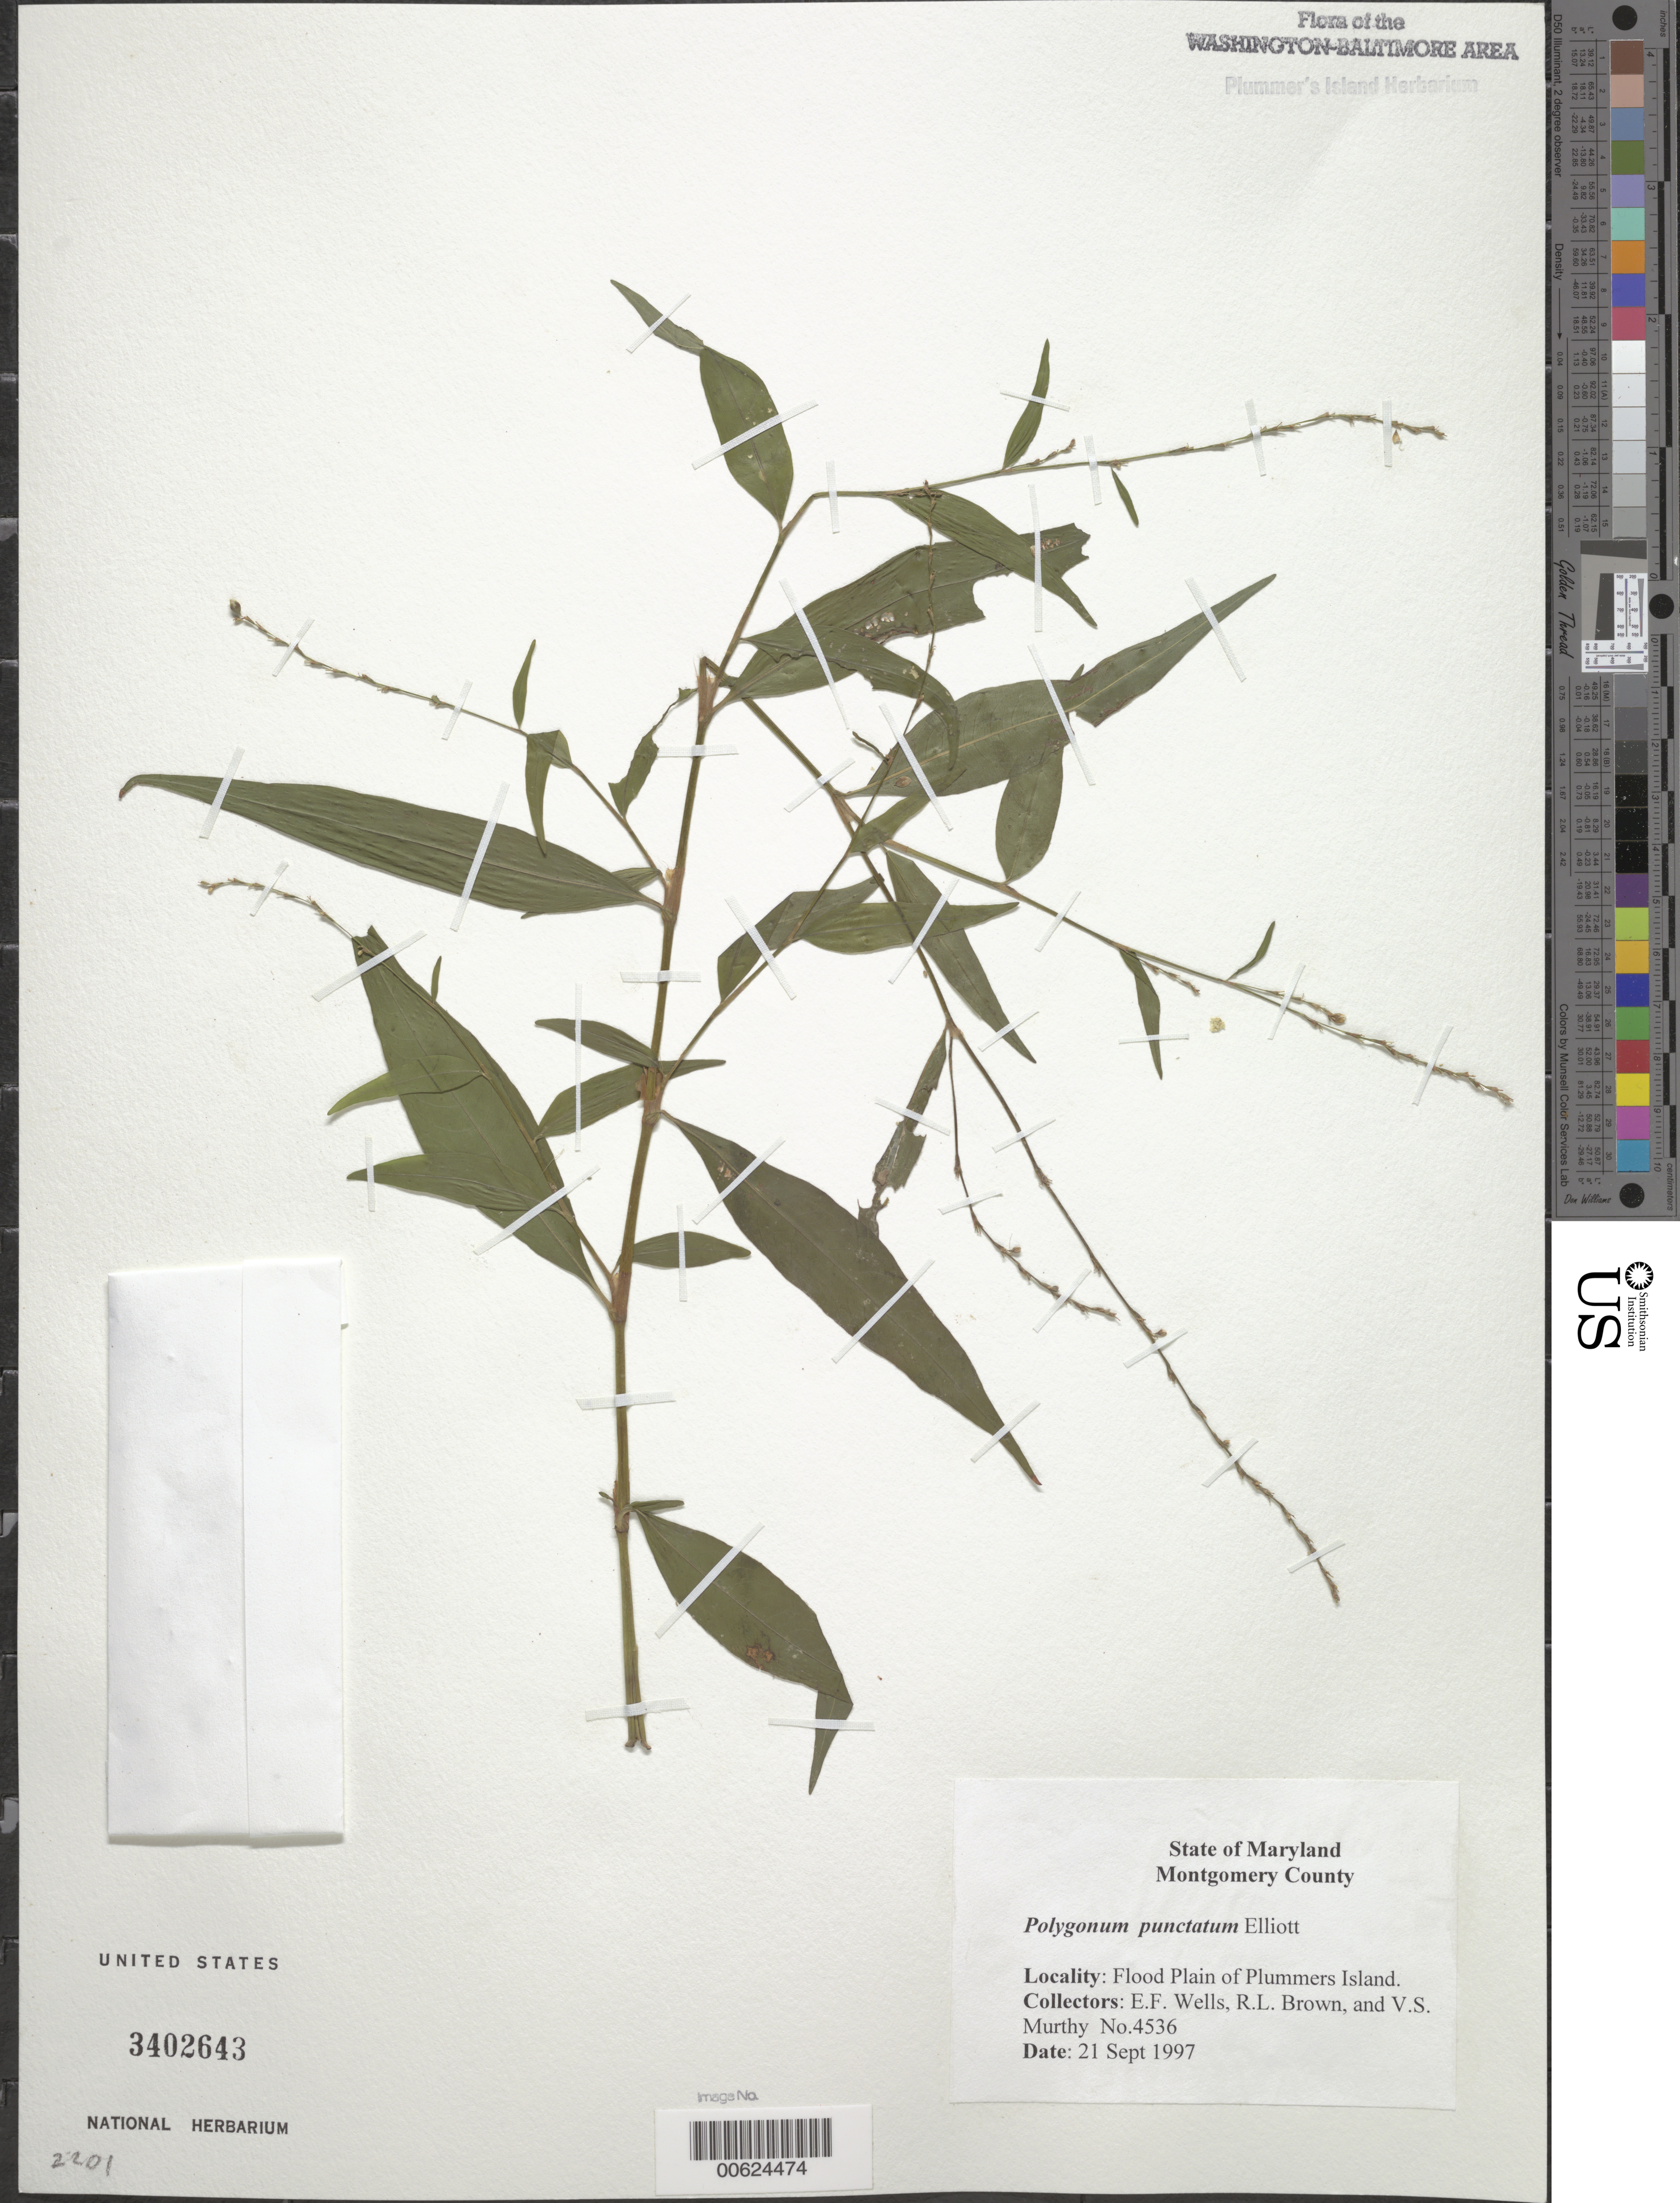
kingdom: Plantae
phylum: Tracheophyta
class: Magnoliopsida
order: Caryophyllales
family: Polygonaceae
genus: Persicaria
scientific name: Persicaria punctata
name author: (Elliott) Small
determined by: Atha, D. E.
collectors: E. F. Wells, R. L. Brown & V. S. Murthy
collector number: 4536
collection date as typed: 21 Sep 1997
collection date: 1997-09-21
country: United States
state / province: Maryland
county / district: Montgomery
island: Plummers Island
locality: Flood plain of Plummers Island Plummers Island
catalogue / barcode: US 3402643